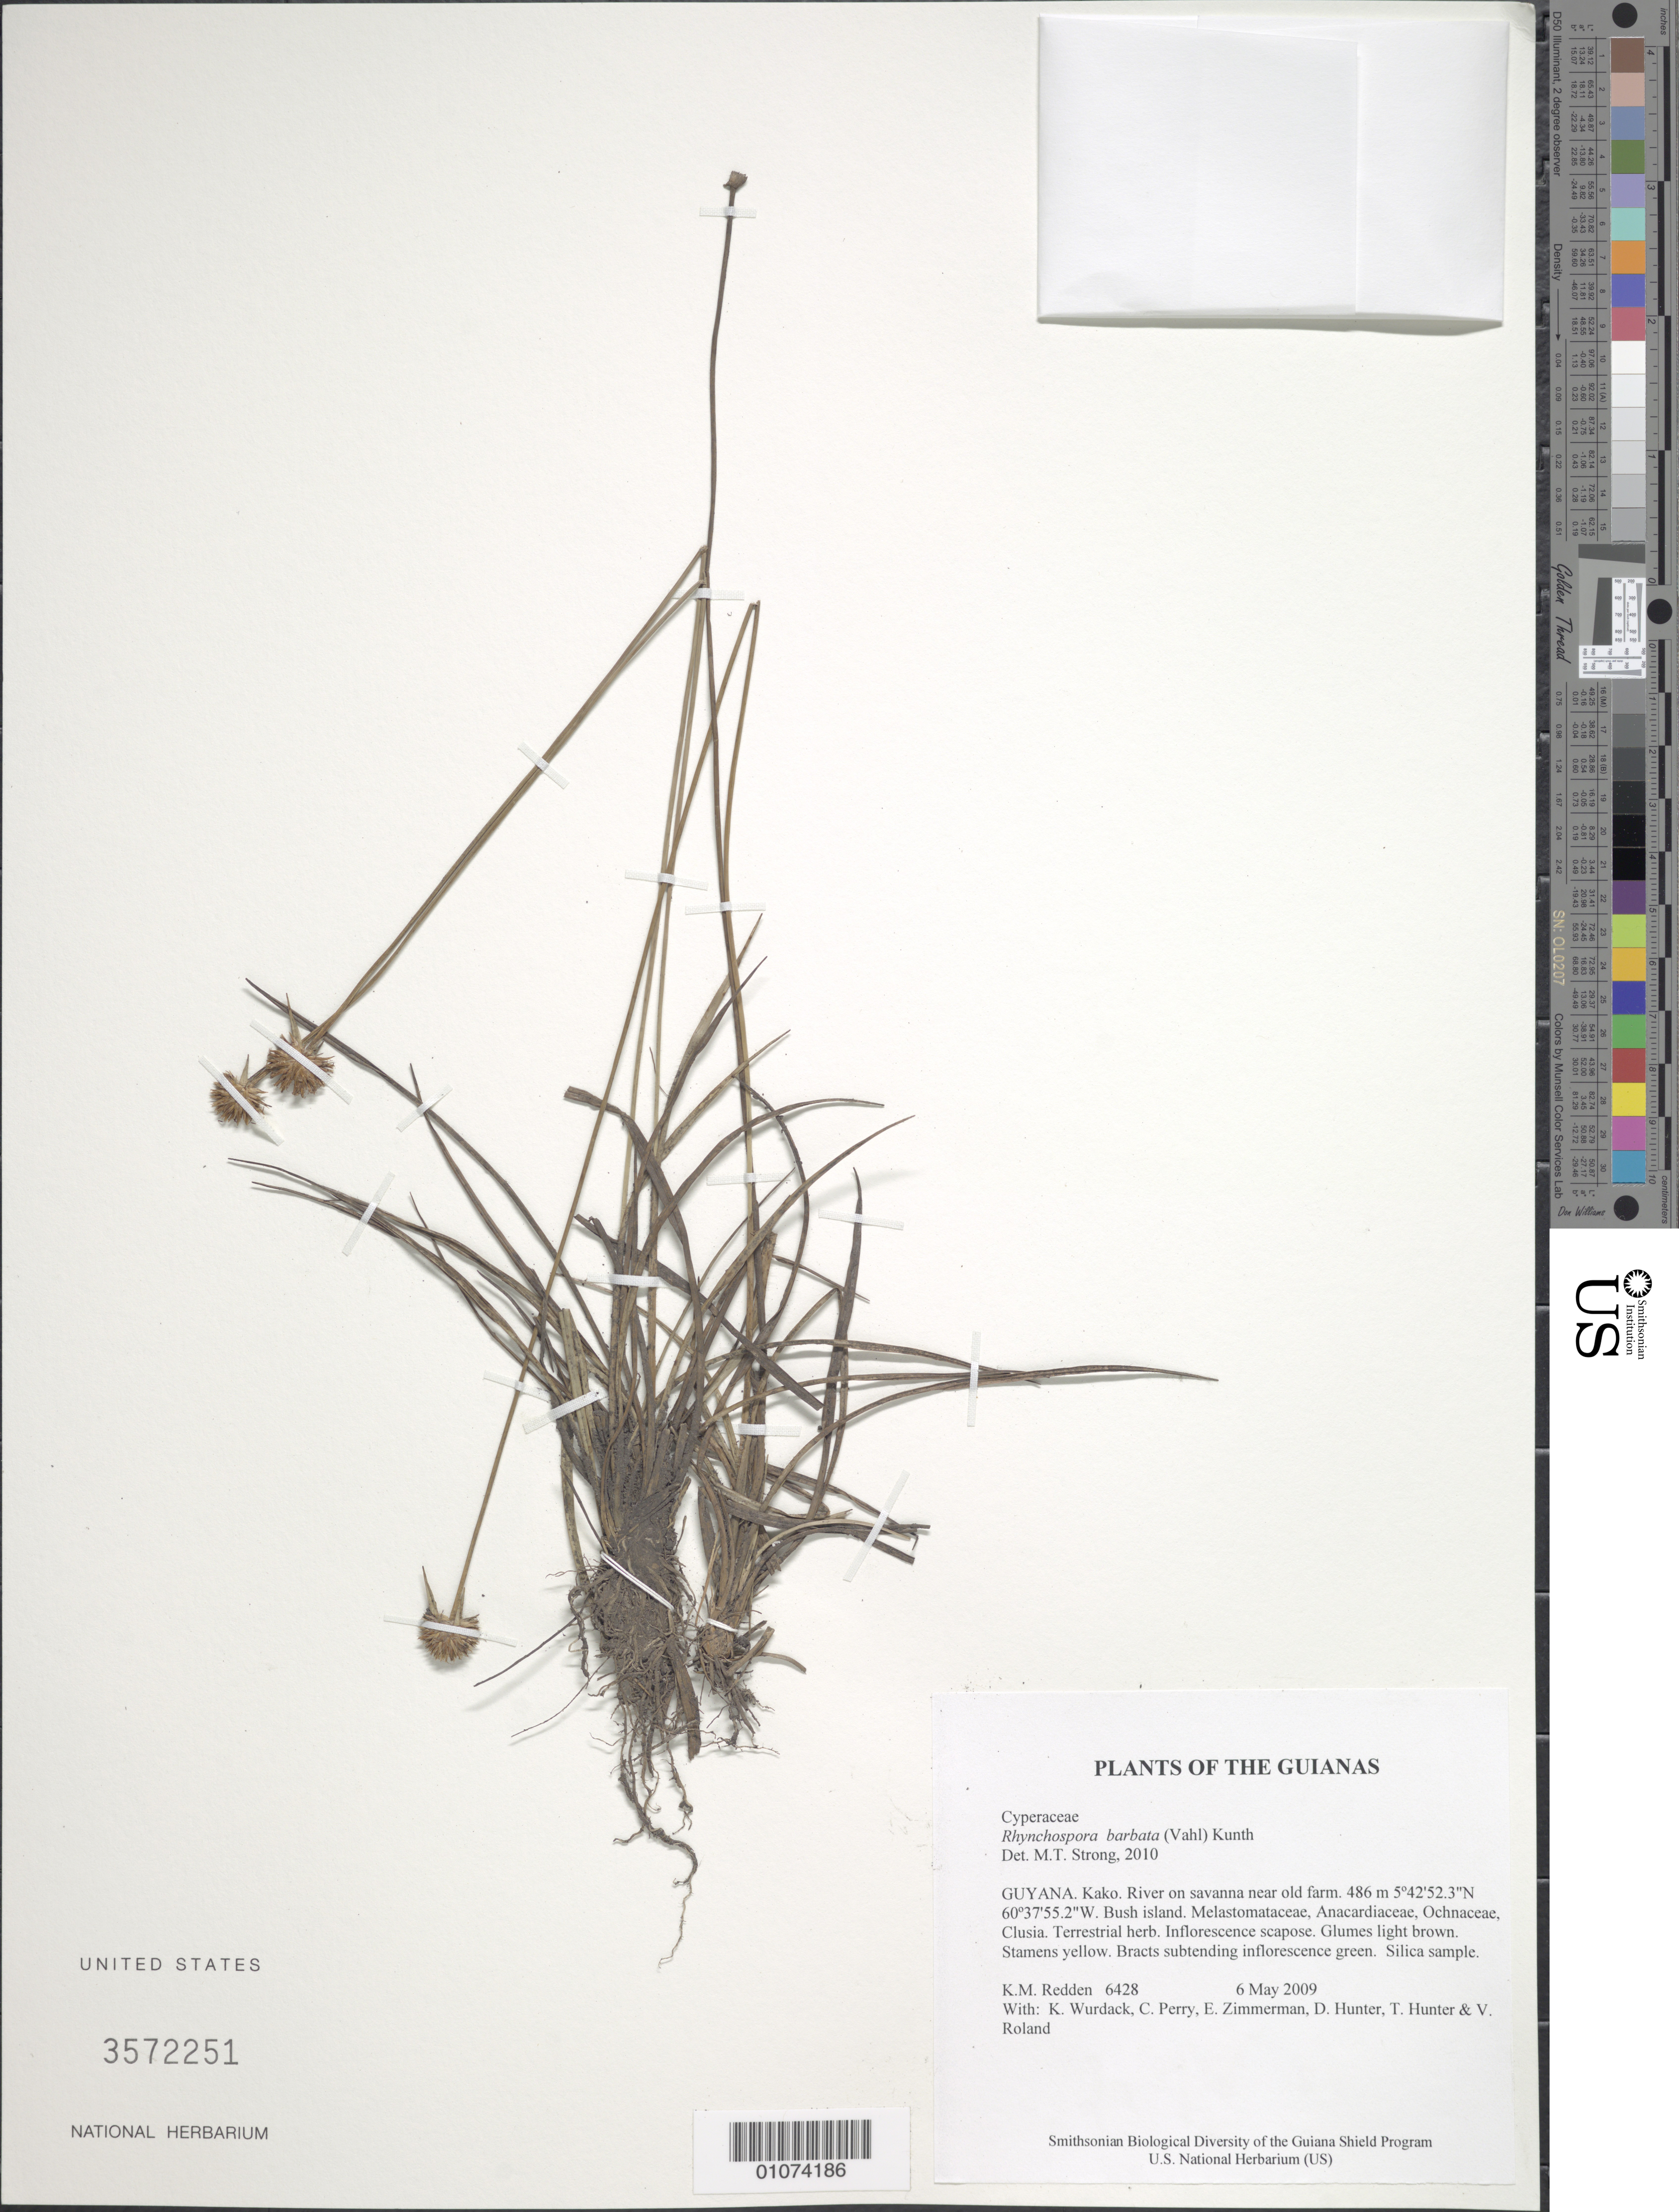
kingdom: Plantae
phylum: Tracheophyta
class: Liliopsida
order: Poales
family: Cyperaceae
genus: Rhynchospora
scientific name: Rhynchospora barbata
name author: (Vahl) Kunth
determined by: Alves, K.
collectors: K. M. Redden, K. Wurdack, C. Perry, E. Zimmerman, D. Hunter, T. Hunter & V. Roland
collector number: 6428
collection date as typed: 6 May 2009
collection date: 2009-05-06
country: Guyana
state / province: Cuyuni-Mazaruni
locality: Kako. River on savanna near old farm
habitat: Bush island. Melastomataceae, Anacardiaceae, Ochnaceae, Clusia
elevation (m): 486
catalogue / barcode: US 3572251